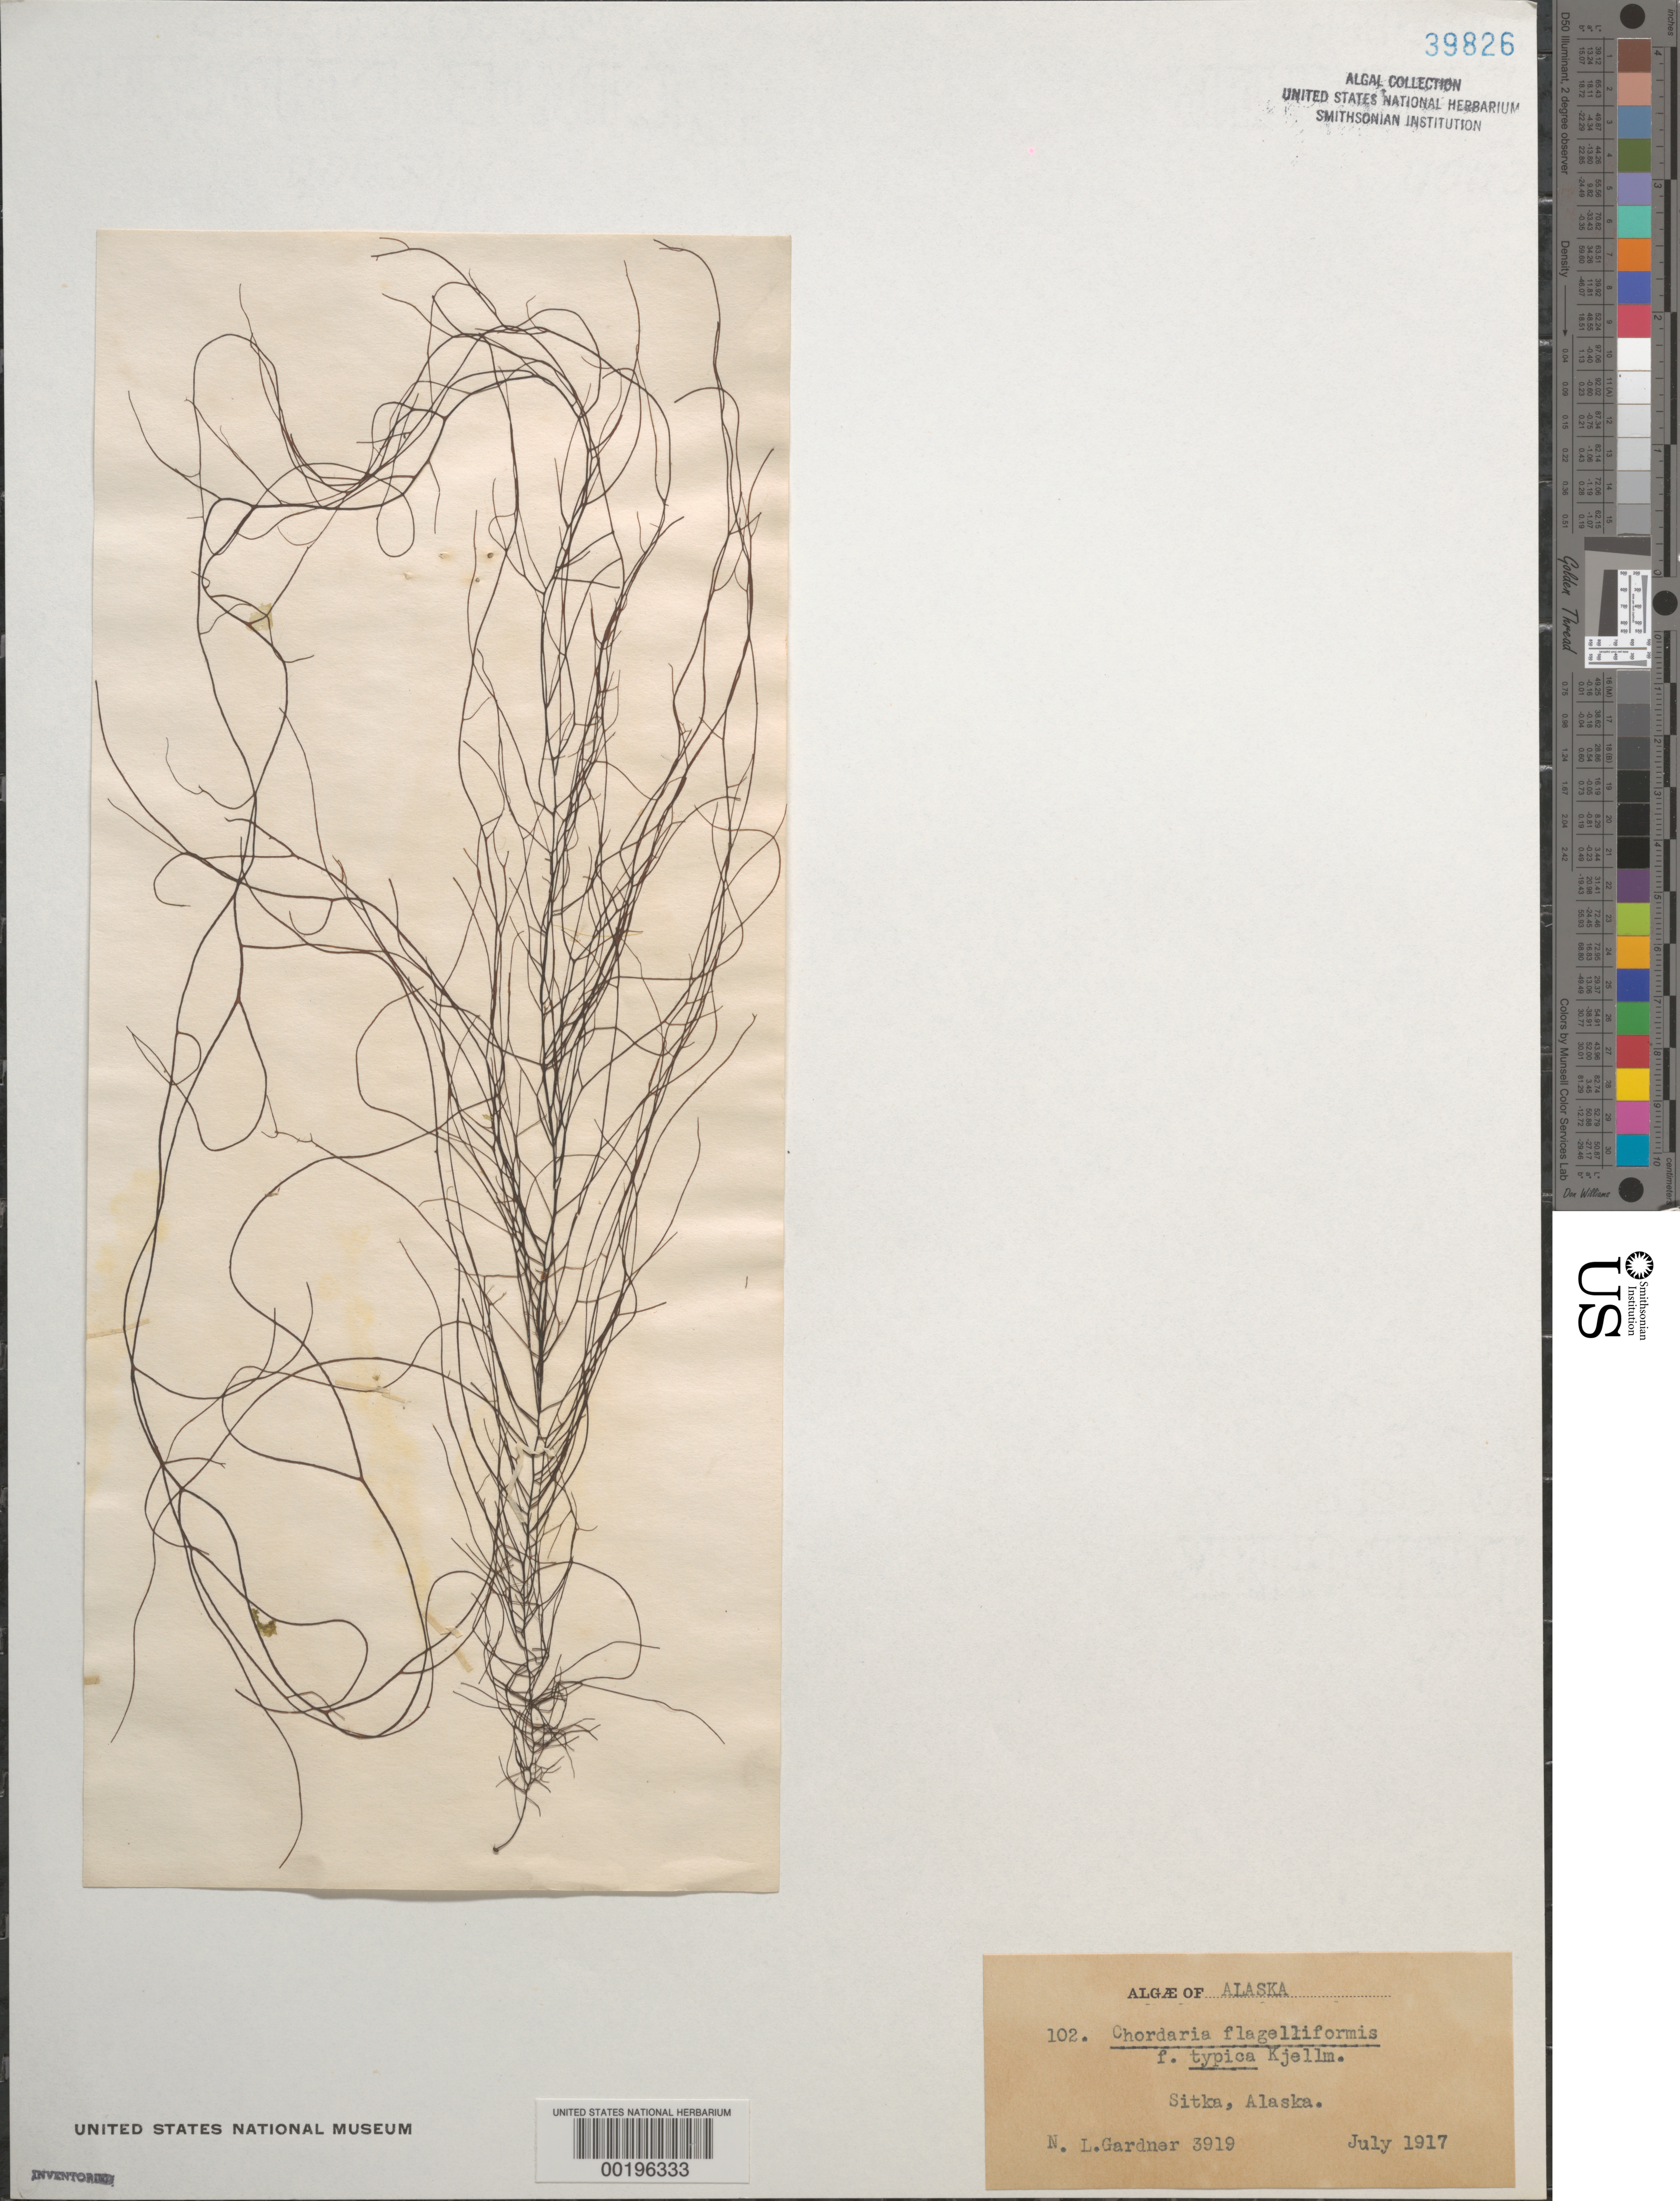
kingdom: Chromista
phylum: Ochrophyta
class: Phaeophyceae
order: Ectocarpales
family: Chordariaceae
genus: Chordaria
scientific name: Chordaria flagelliformis f. typica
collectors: N. Gardner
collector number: NLG 3919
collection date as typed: Jul 1917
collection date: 1917-07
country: United States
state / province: Alaska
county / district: Sitka Division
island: Baranof Island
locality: Sitka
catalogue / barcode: US 39826